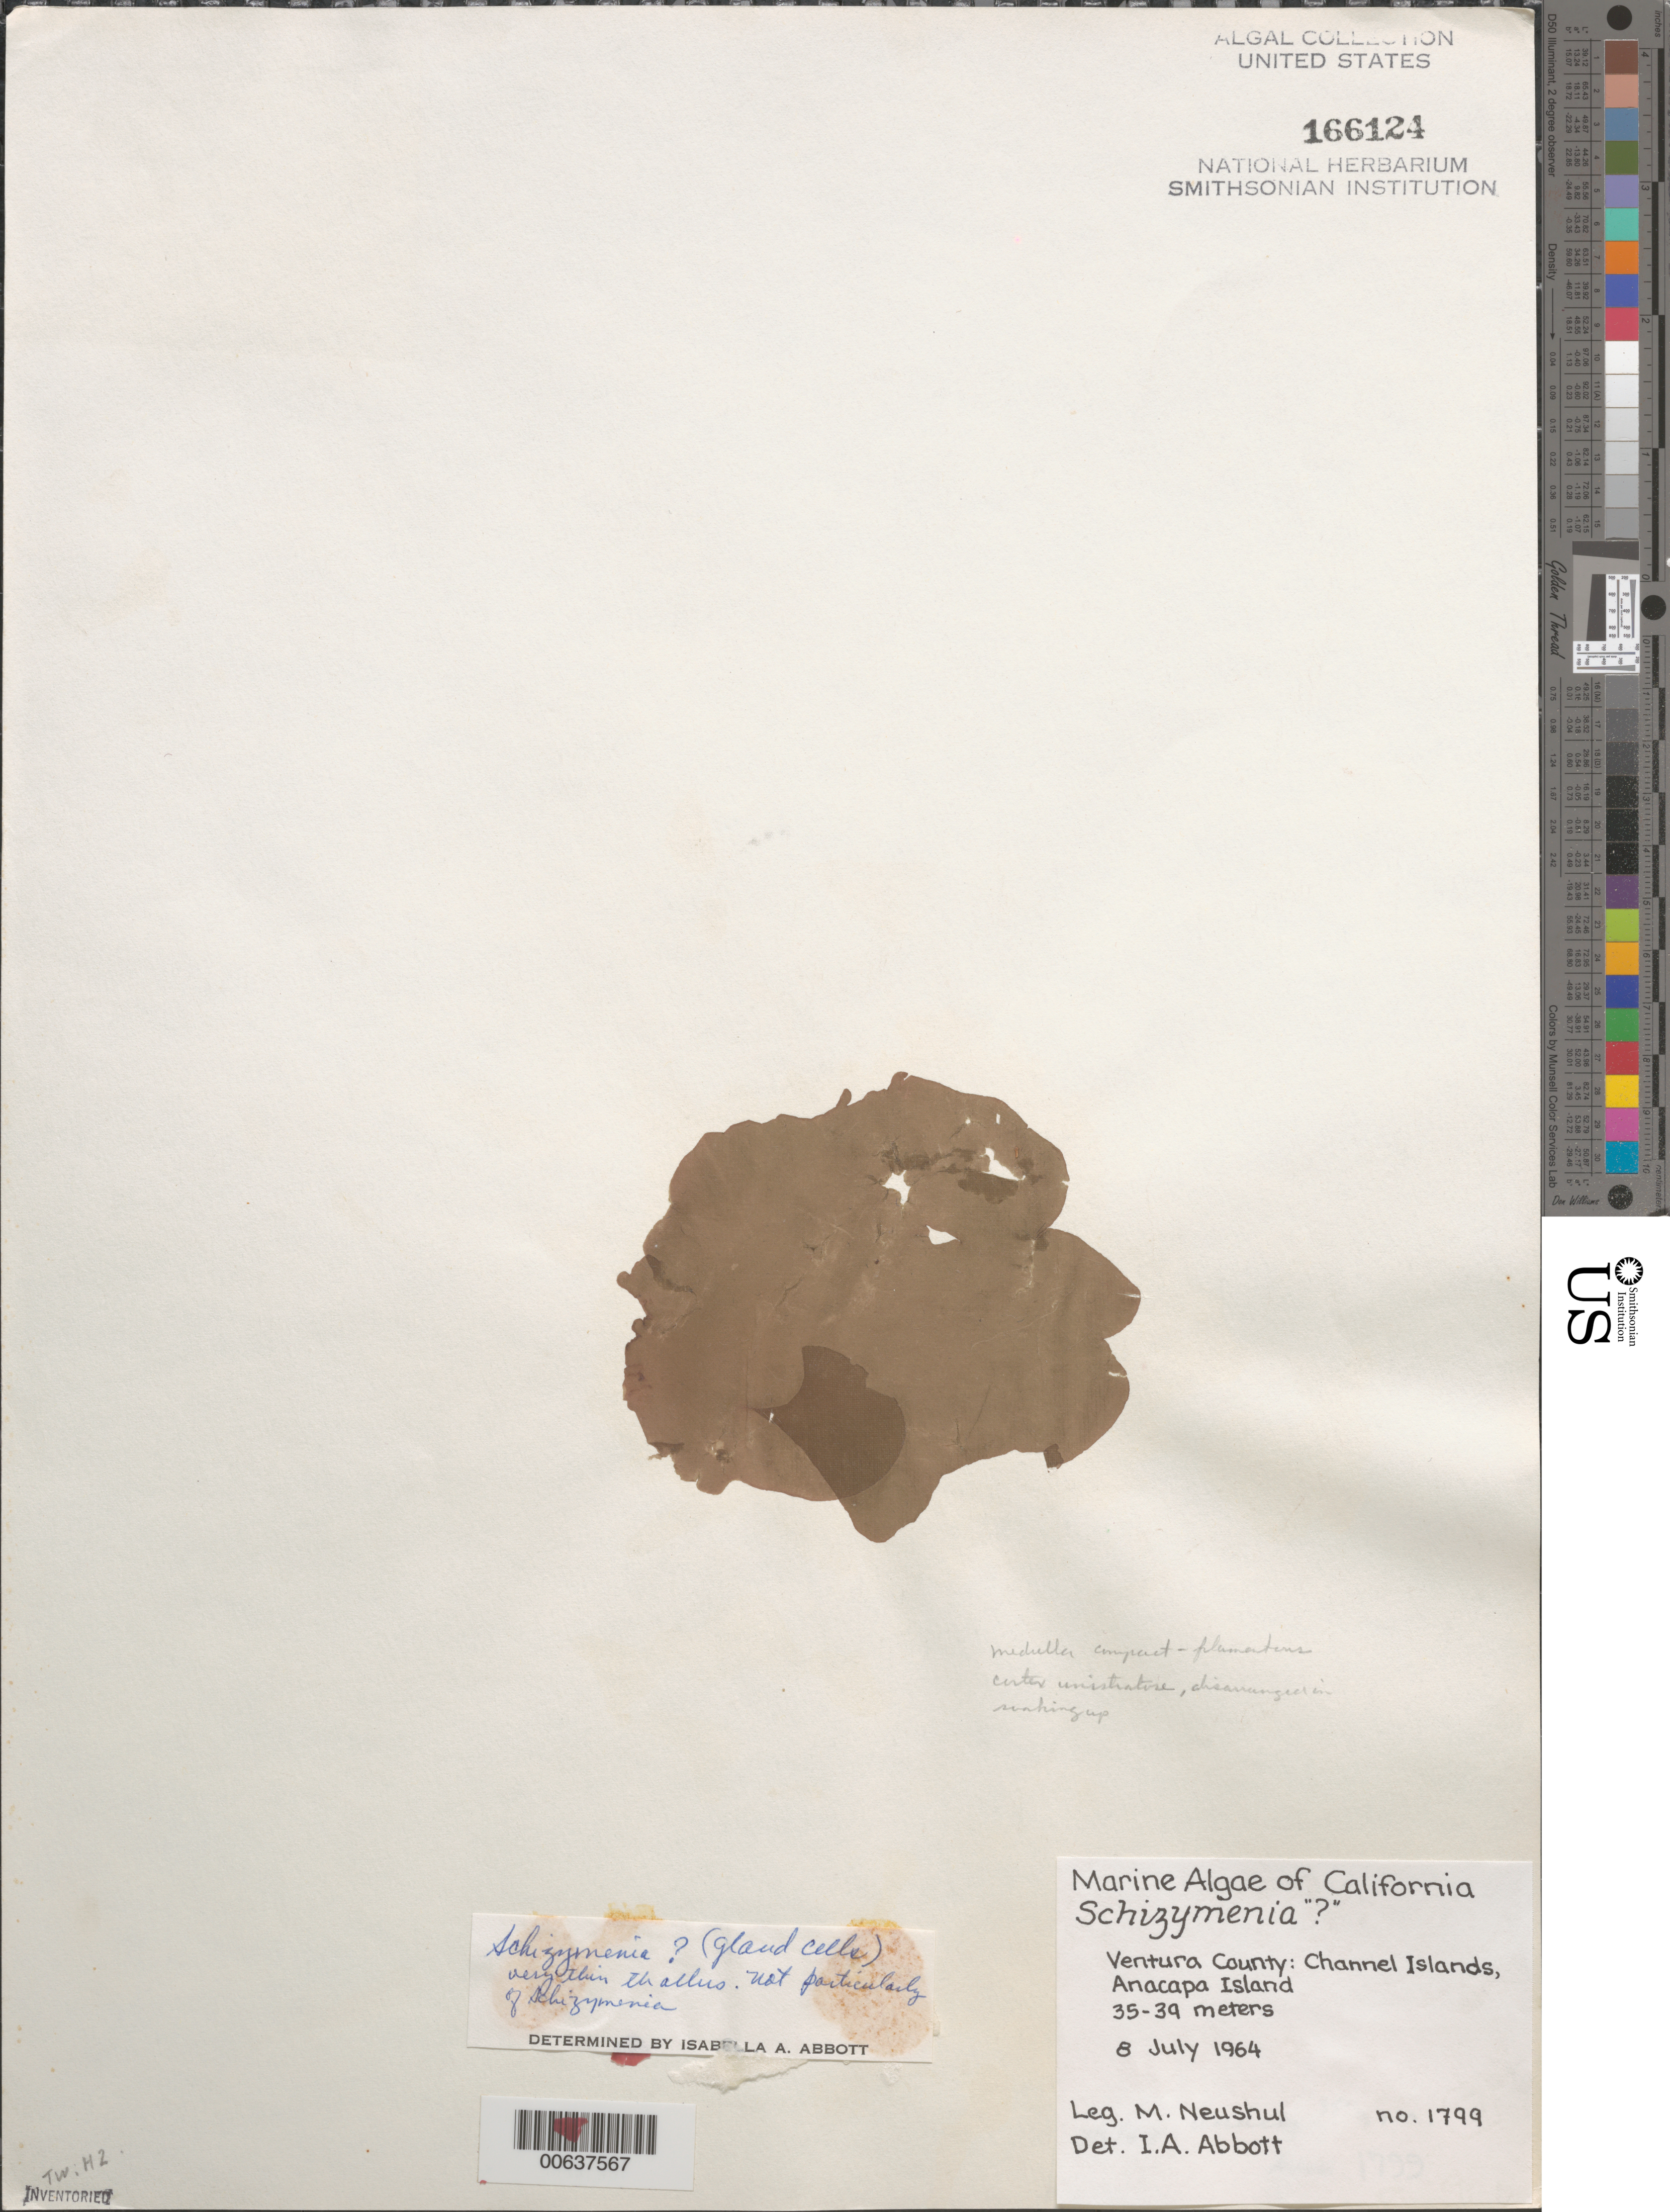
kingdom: Plantae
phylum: Rhodophyta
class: Florideophyceae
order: Nemastomatales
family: Schizymeniaceae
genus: Schizymenia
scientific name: Schizymenia sp.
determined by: Abbott, Isabella A.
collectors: M. Neushul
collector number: Neushul 1799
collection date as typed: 08 Jul 1964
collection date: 1964-07-08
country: United States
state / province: California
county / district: Ventura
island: Anacapa Island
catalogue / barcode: US 166124